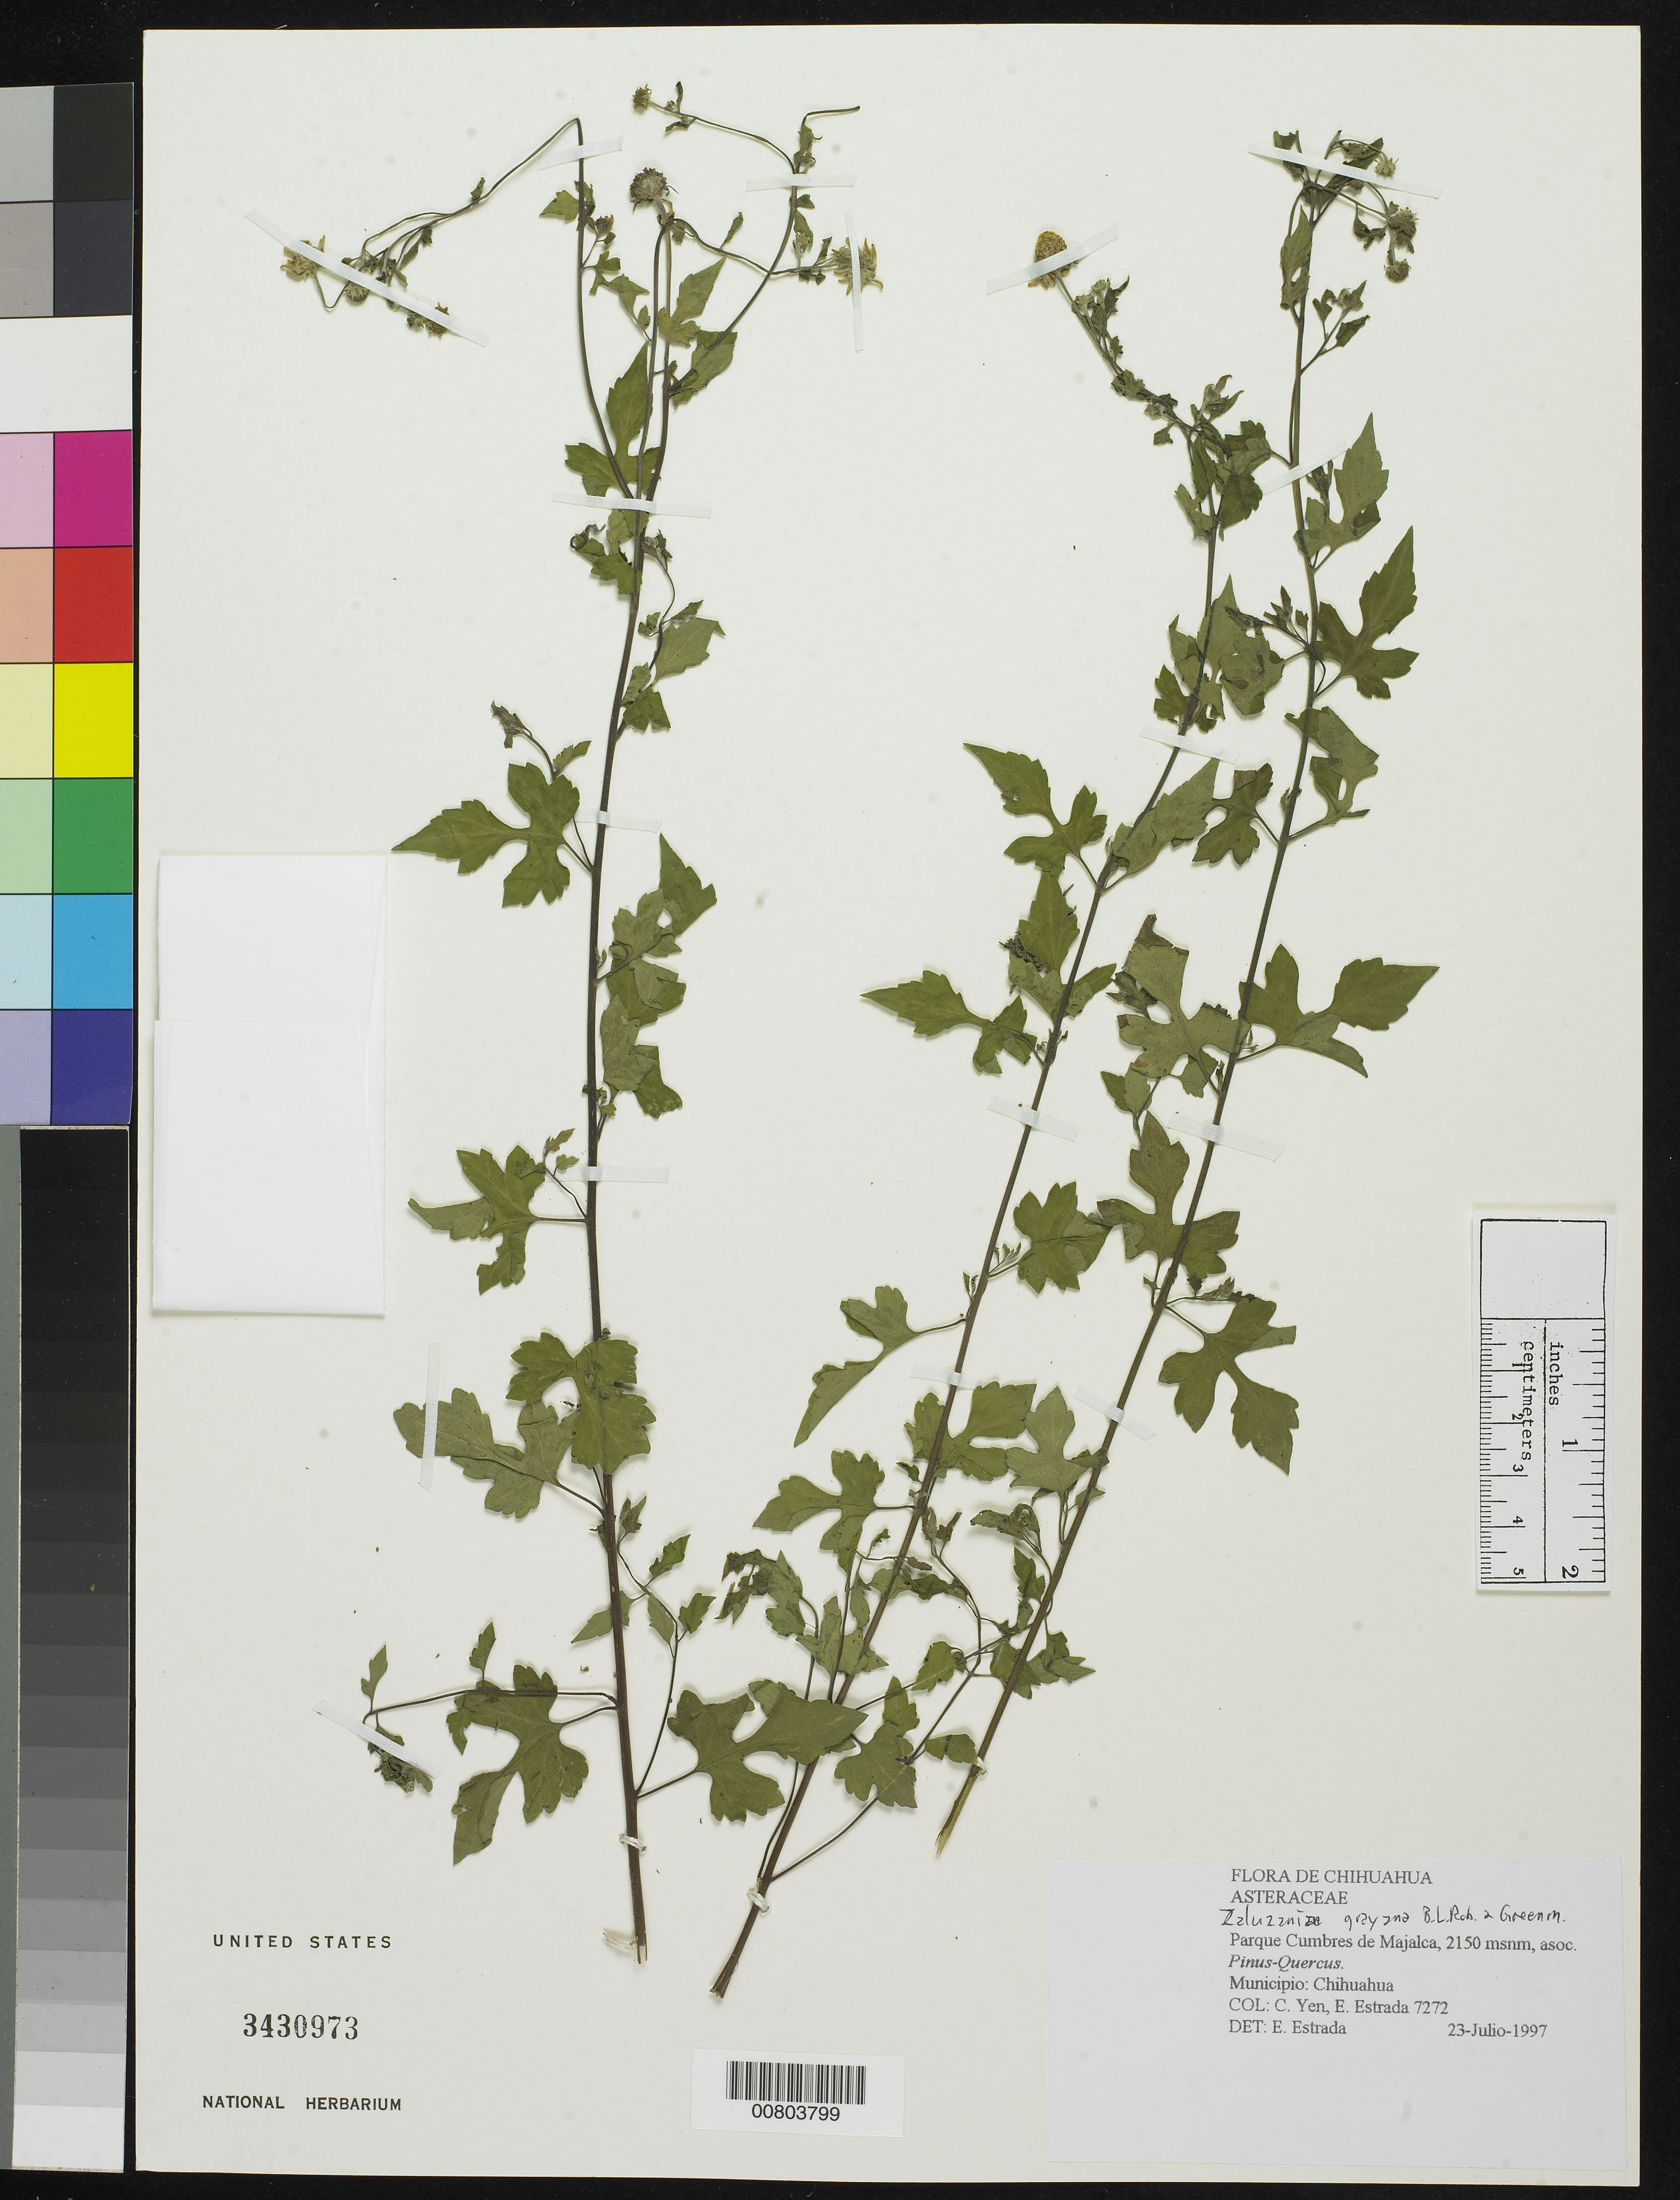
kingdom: Plantae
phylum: Tracheophyta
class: Magnoliopsida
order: Asterales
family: Asteraceae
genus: Zaluzania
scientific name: Zaluzania grayana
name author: B.L. Rob. & Greenm.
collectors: Y. C. Yang & E. Estrada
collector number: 7272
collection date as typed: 23 Jul 1997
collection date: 1997-07-23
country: Mexico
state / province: Chihuahua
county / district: Chihuahua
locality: Parque Cumbres de Majalca, Chihuahua.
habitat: Asoc. Pinus-Quercus.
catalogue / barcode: US 3430973